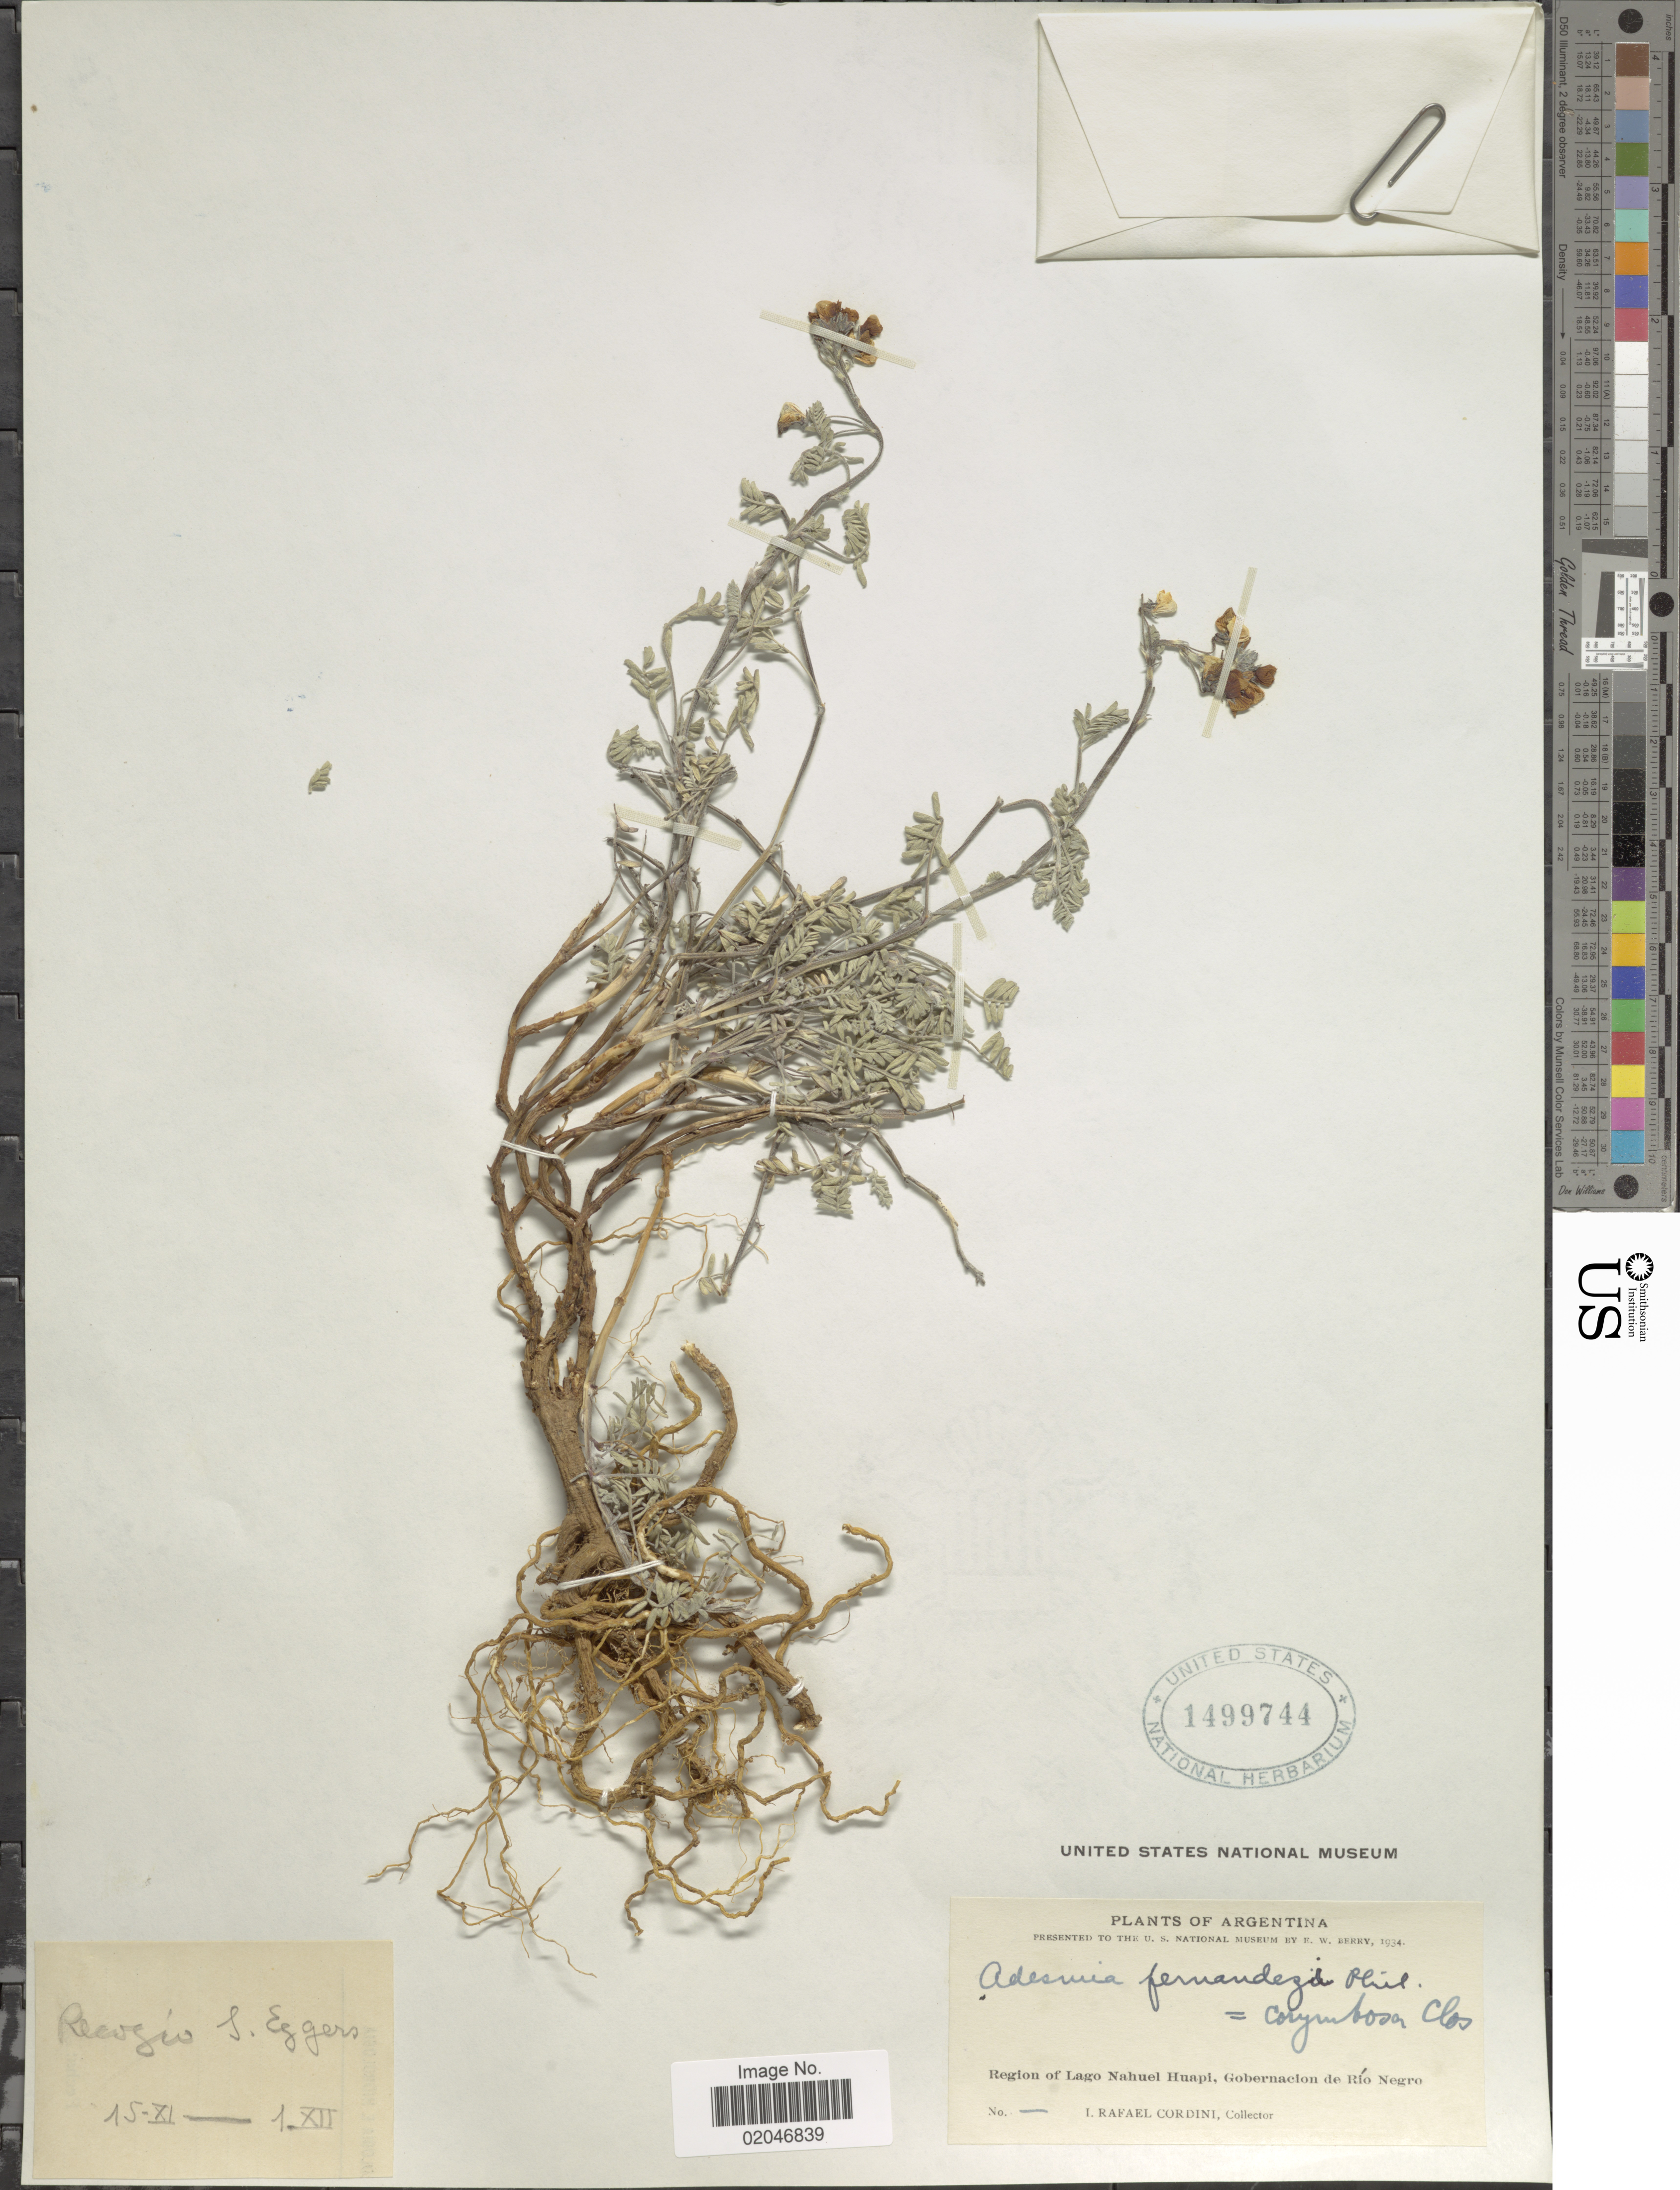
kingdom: Plantae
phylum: Tracheophyta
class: Magnoliopsida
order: Fabales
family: Fabaceae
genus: Adesmia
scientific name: Adesmia corymbosa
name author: Clos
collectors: I. Cordini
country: Argentina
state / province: Rio Negro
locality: Region of Lago Nahuel Huapi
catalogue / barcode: US 1499744